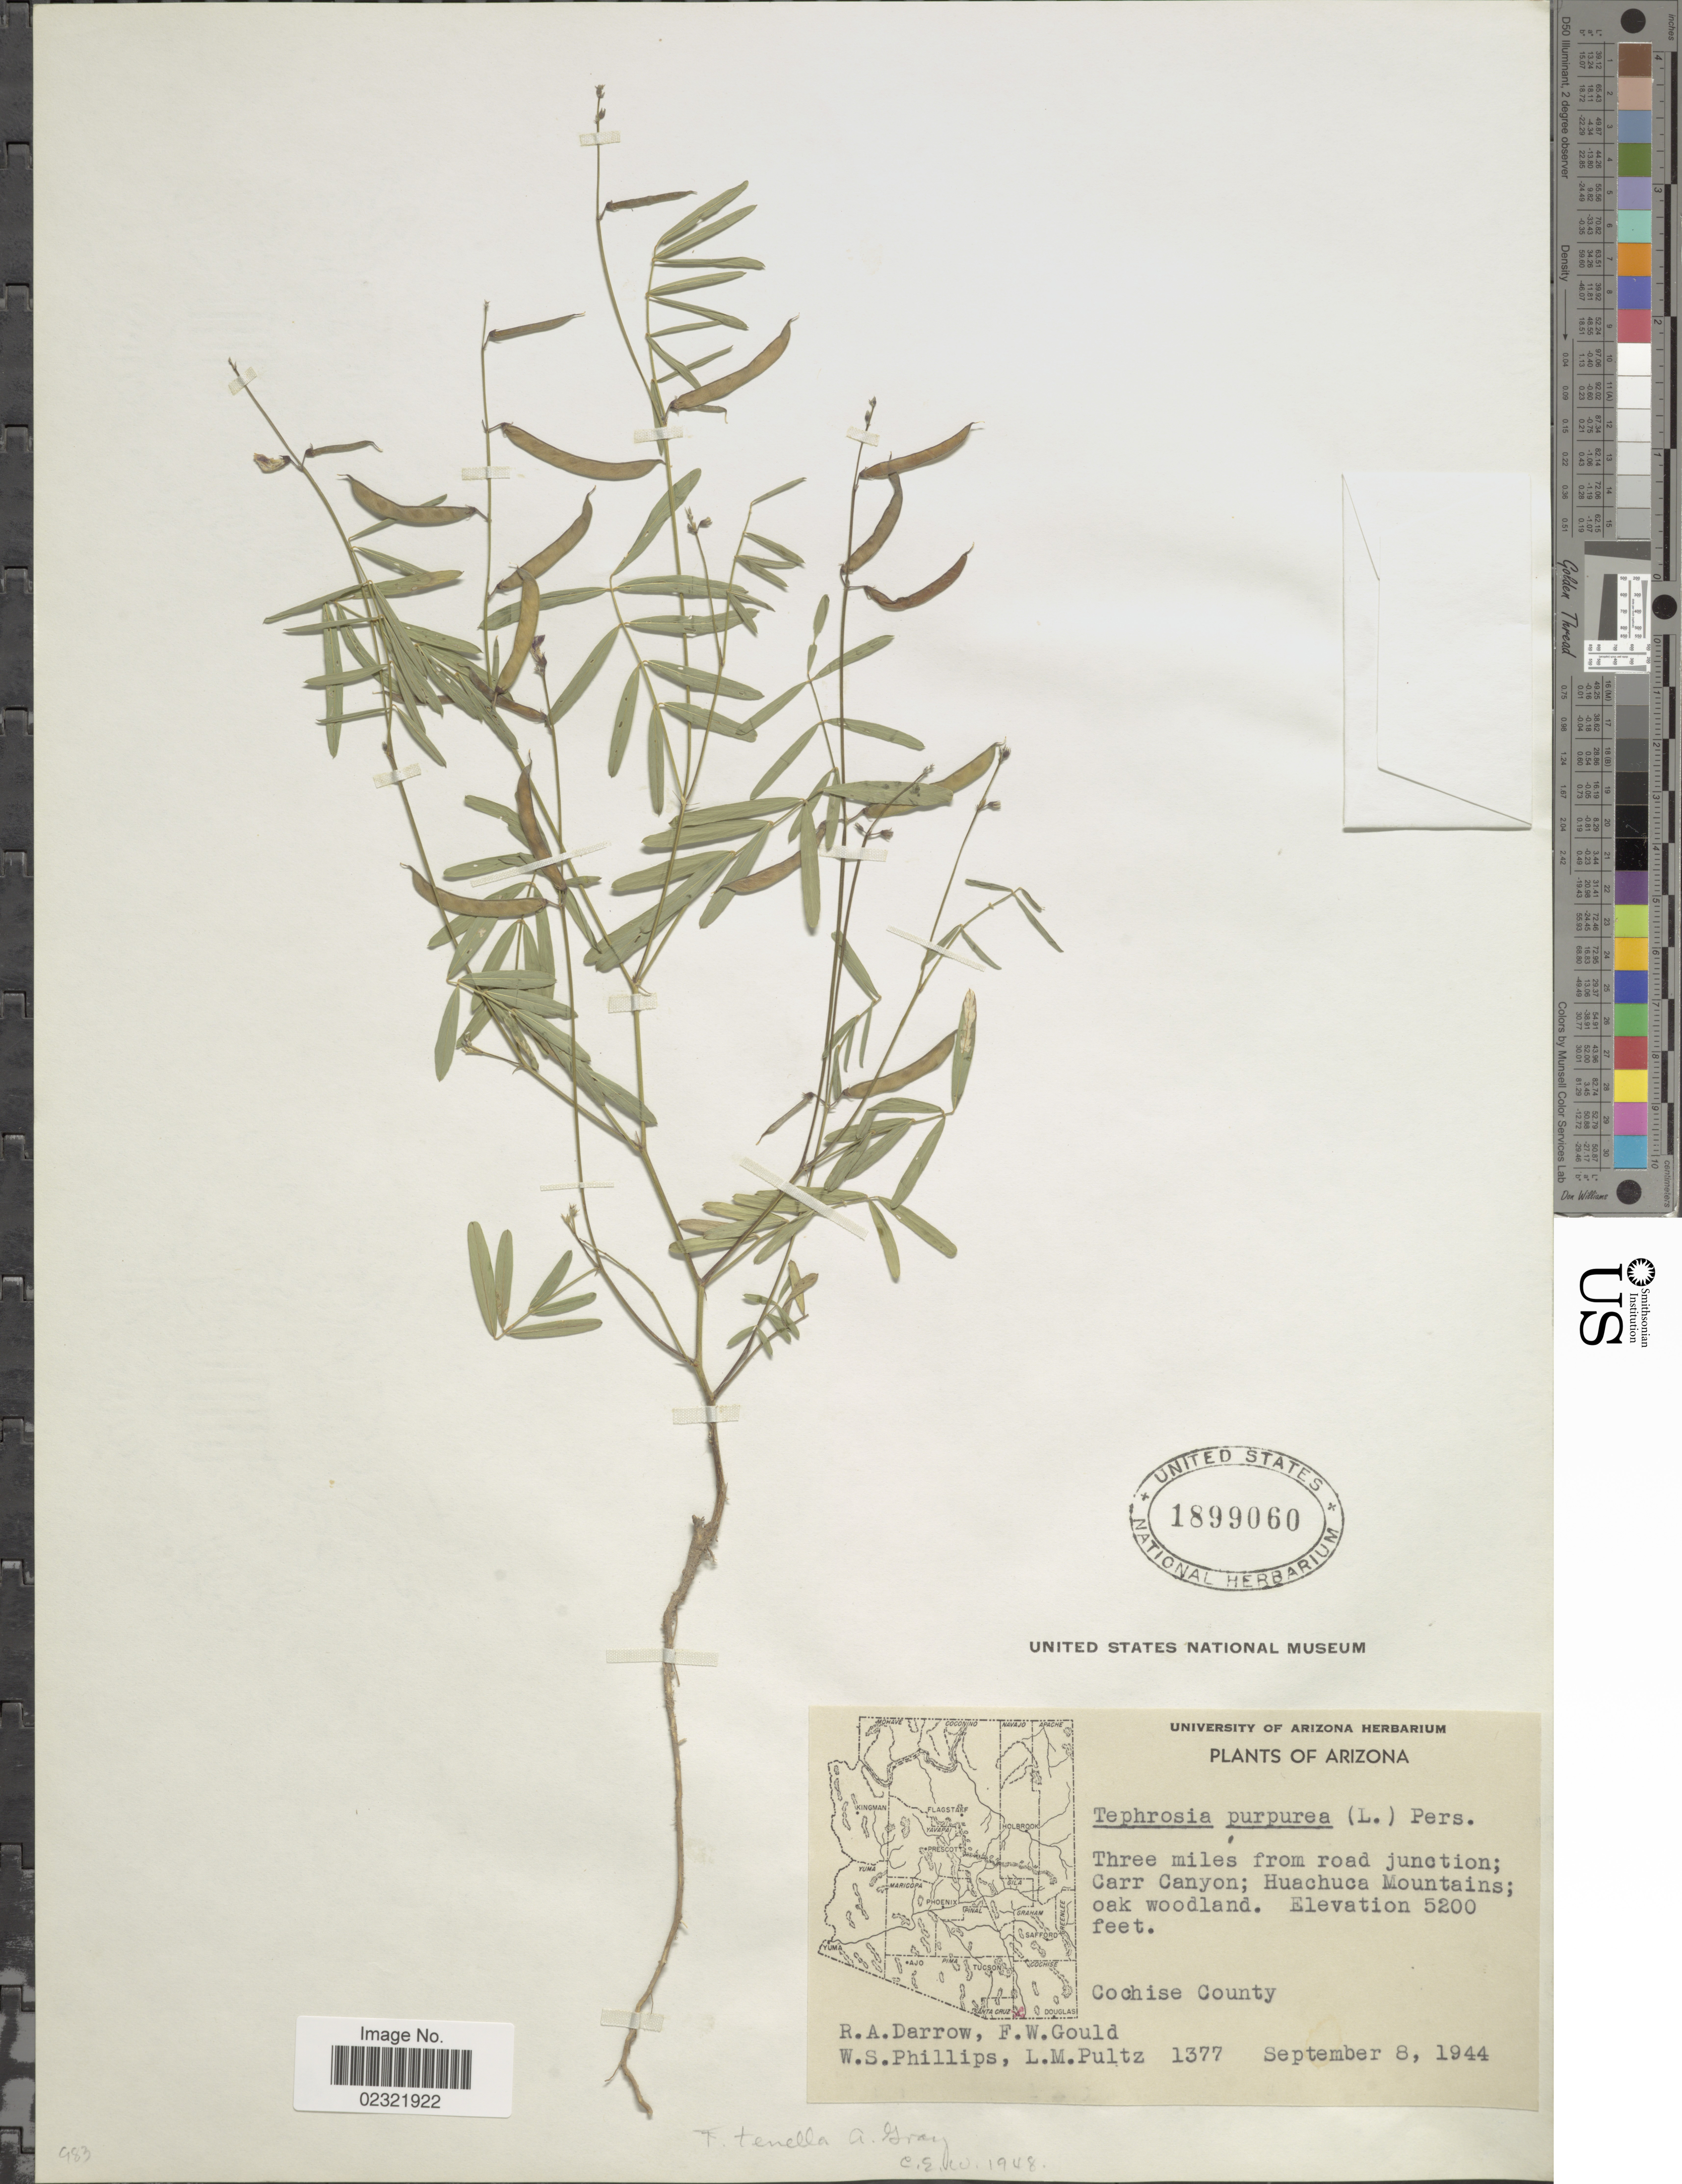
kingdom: Plantae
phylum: Tracheophyta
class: Magnoliopsida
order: Fabales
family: Fabaceae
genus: Tephrosia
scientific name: Tephrosia tenella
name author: A. Gray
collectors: R. A. Darrow, F. W. Gould, W. S. Phillips & L. Pultz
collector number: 1377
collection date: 1944-09-08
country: United States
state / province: Arizona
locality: Three miles from road junction; Carr Canyon; Huachuca Mountains; oak woodland, Cochise County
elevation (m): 1585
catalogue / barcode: US 1899060